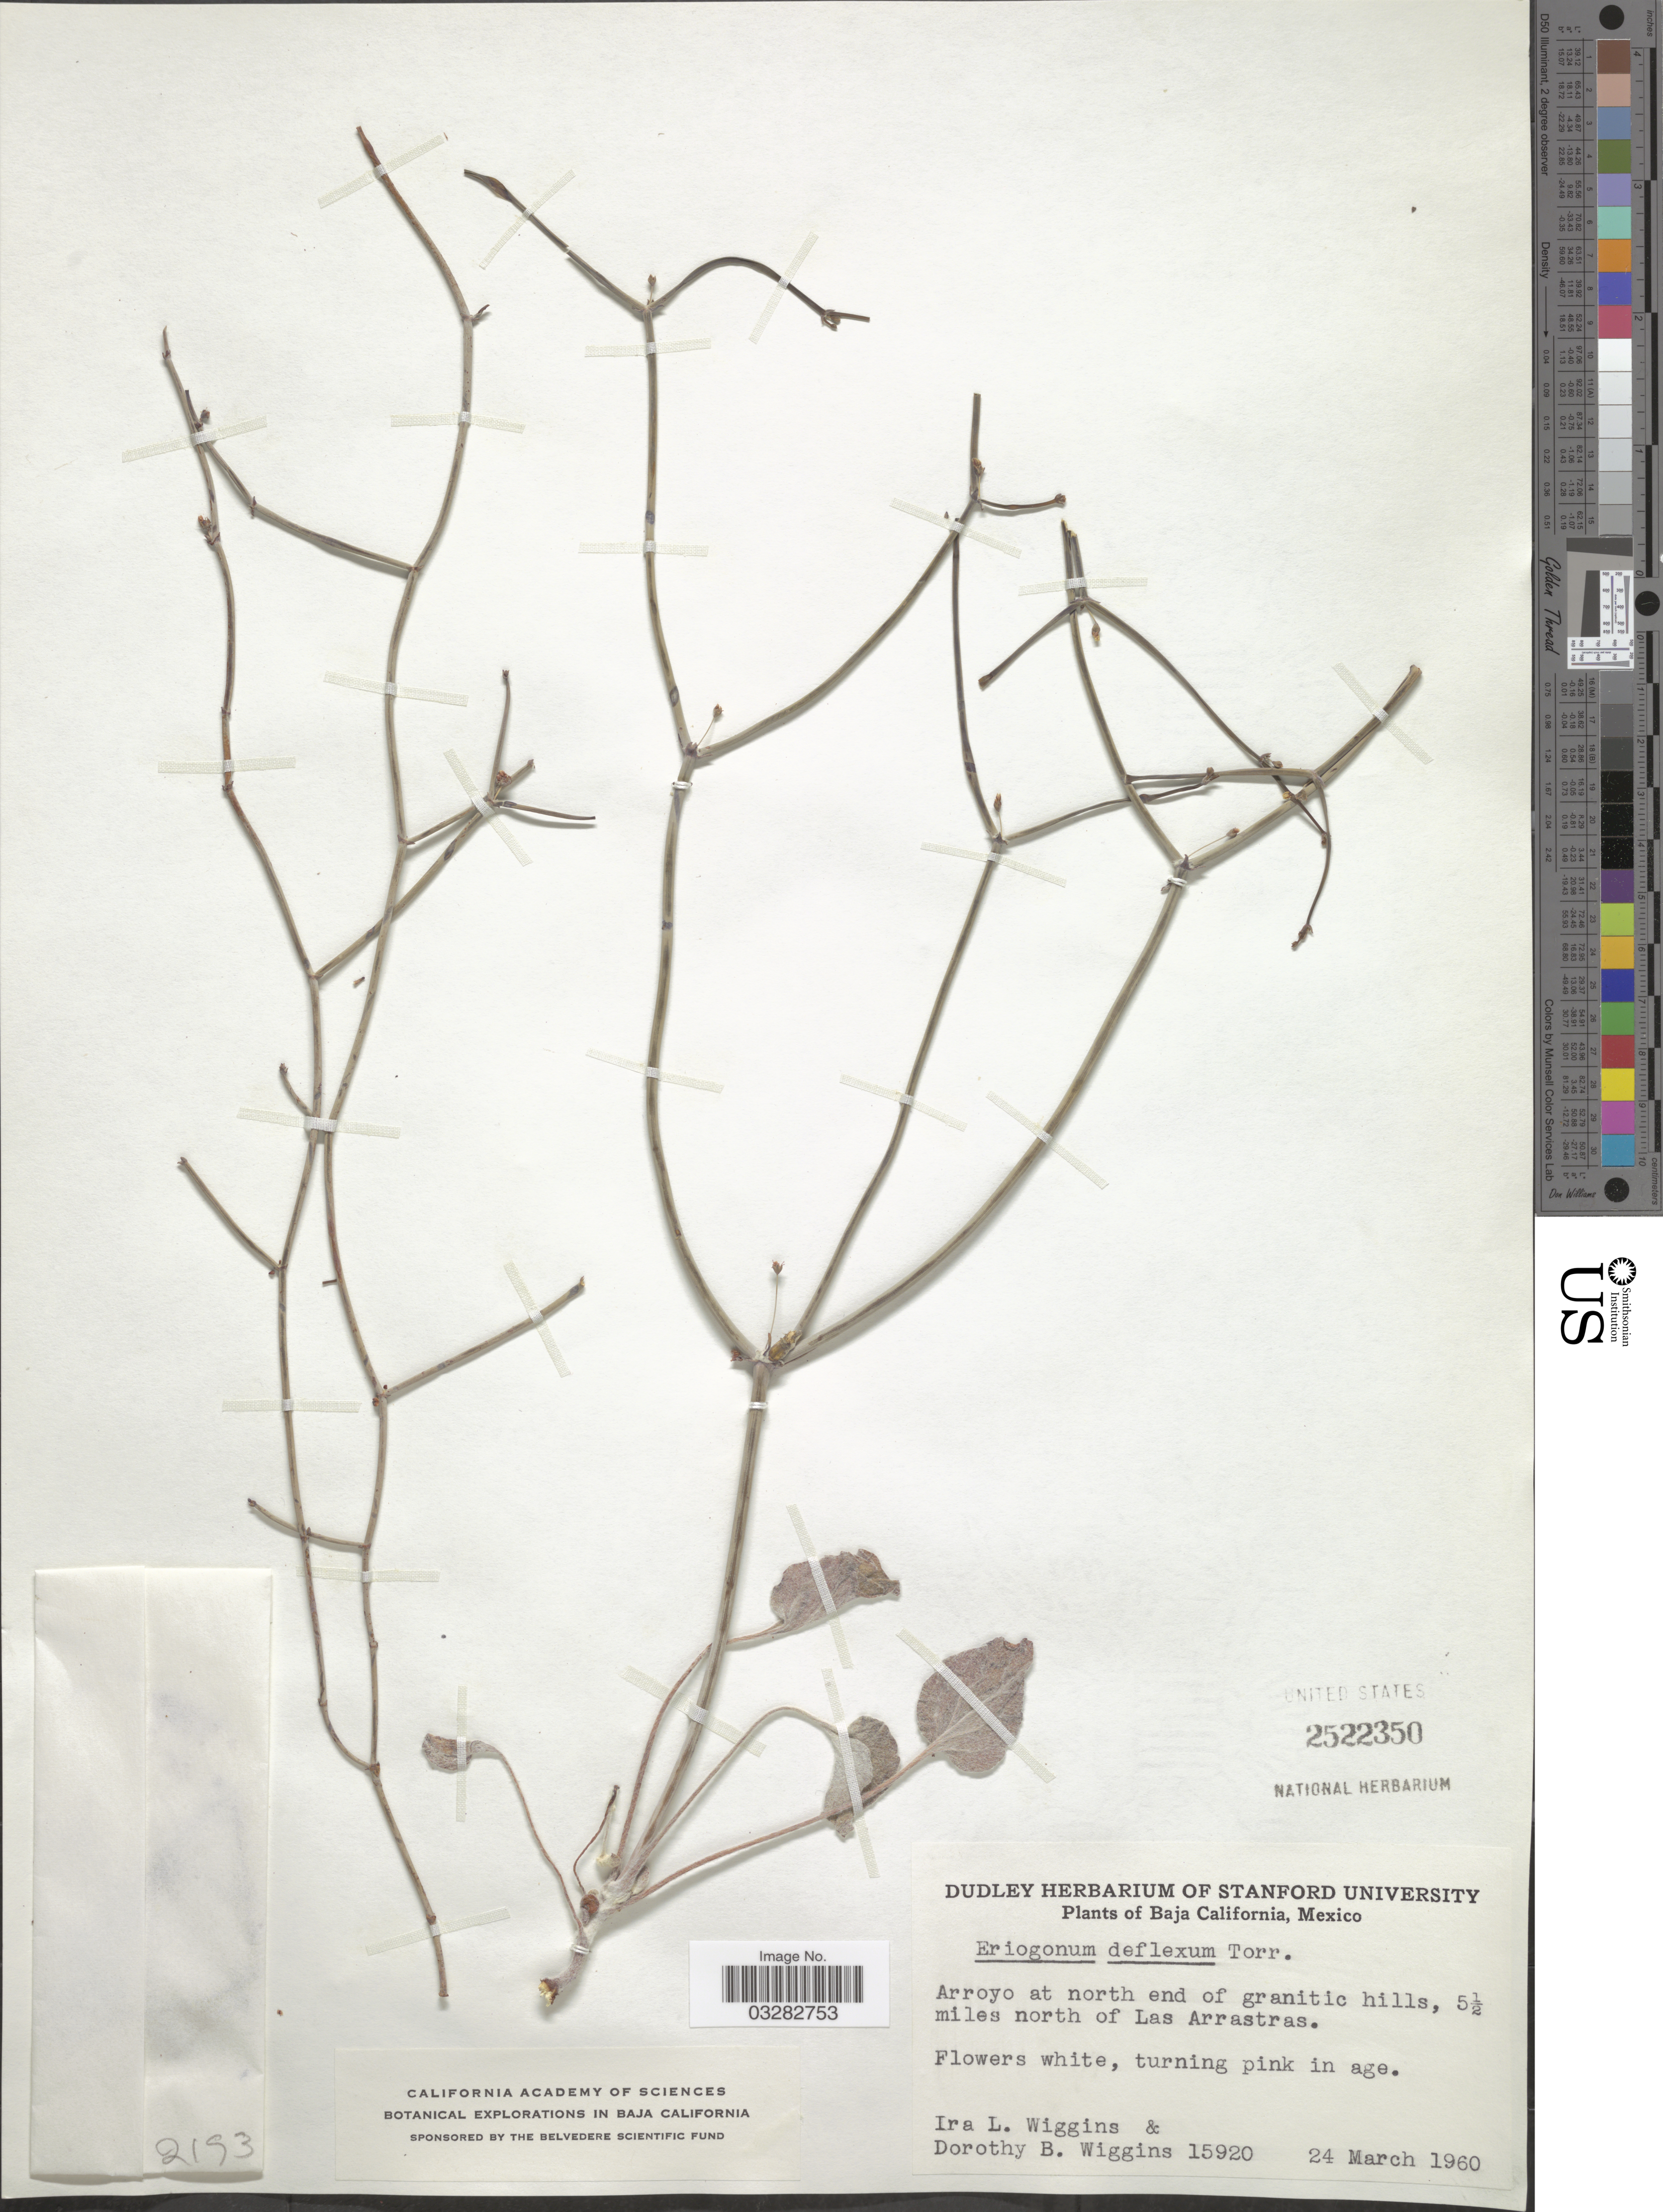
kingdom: Plantae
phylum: Tracheophyta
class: Magnoliopsida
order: Caryophyllales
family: Polygonaceae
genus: Eriogonum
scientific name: Eriogonum moranii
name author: Reveal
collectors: I. L. Wiggins & D. B. Wiggins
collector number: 15920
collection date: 1990-03-24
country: Mexico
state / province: Baja California Norte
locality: Arroyo at north end of granitic hills, 5½ miles north of Las Arrastras.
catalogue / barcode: US 2522350